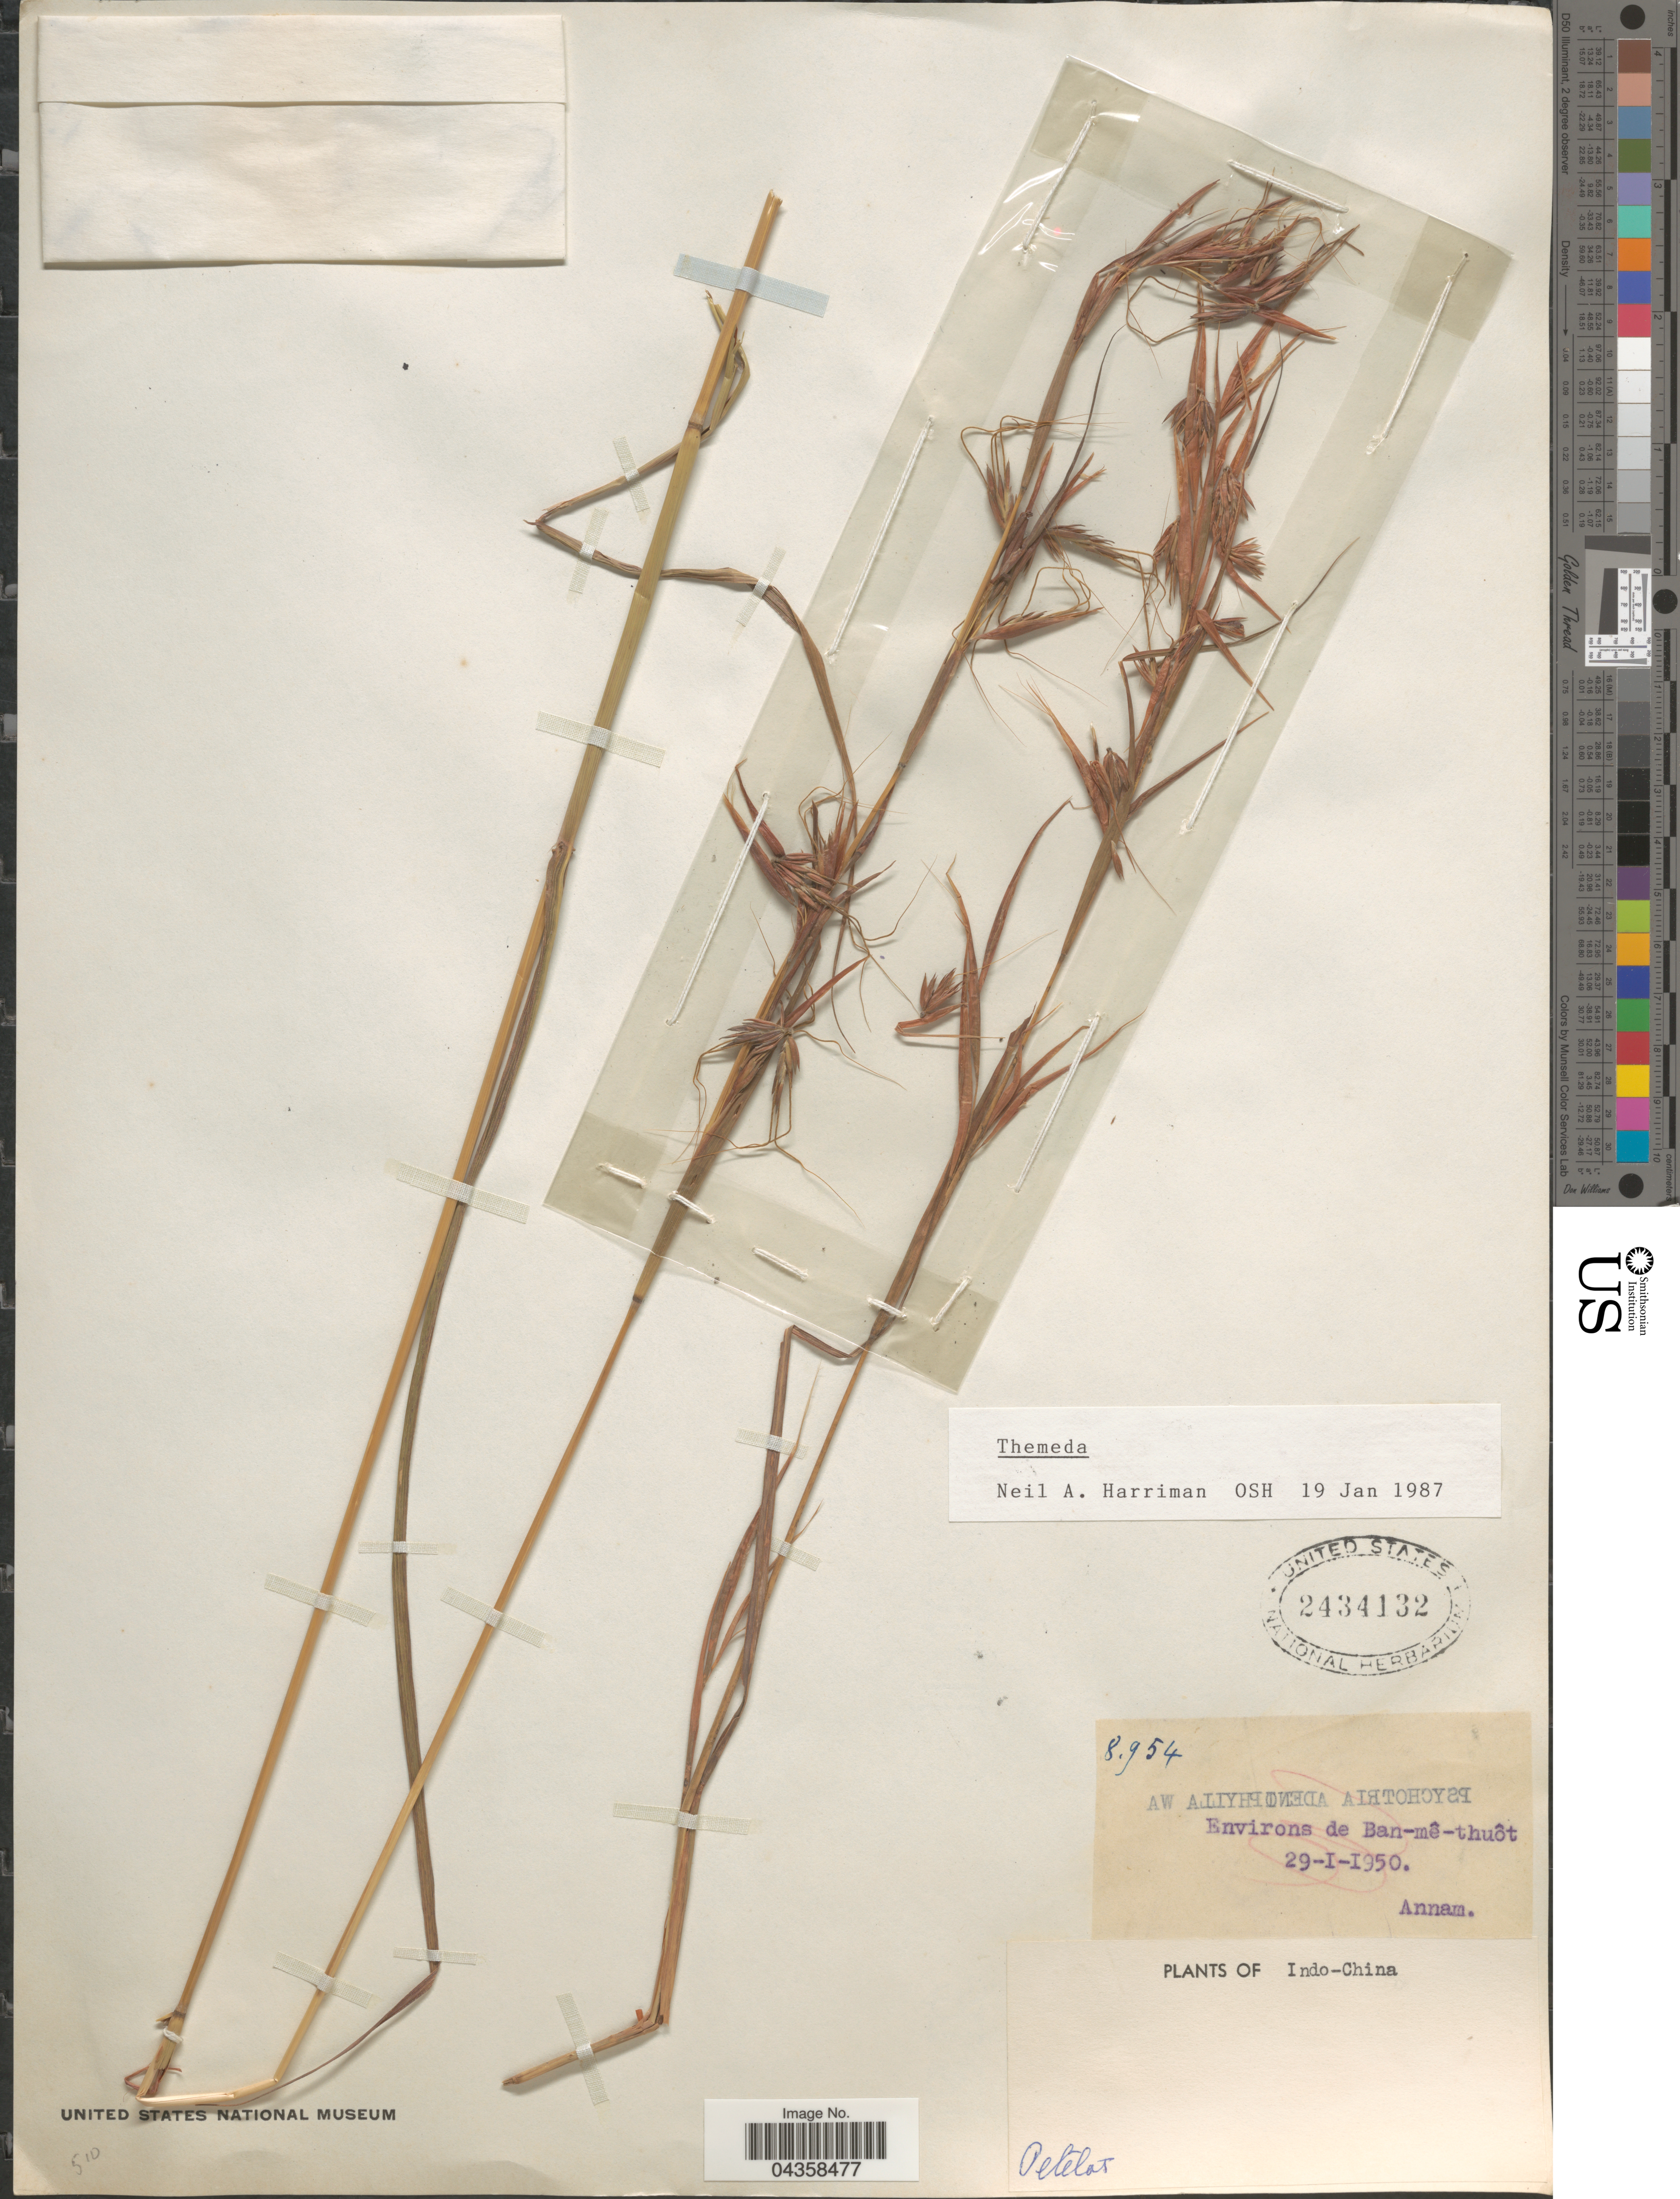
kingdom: Plantae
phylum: Tracheophyta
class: Liliopsida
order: Poales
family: Poaceae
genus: Themeda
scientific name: Themeda sp.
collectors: Pételot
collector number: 8954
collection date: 1950-01-29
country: Vietnam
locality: Environs de Ban-mê-thuôt. Annam. Indo-China.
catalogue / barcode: US 2434132